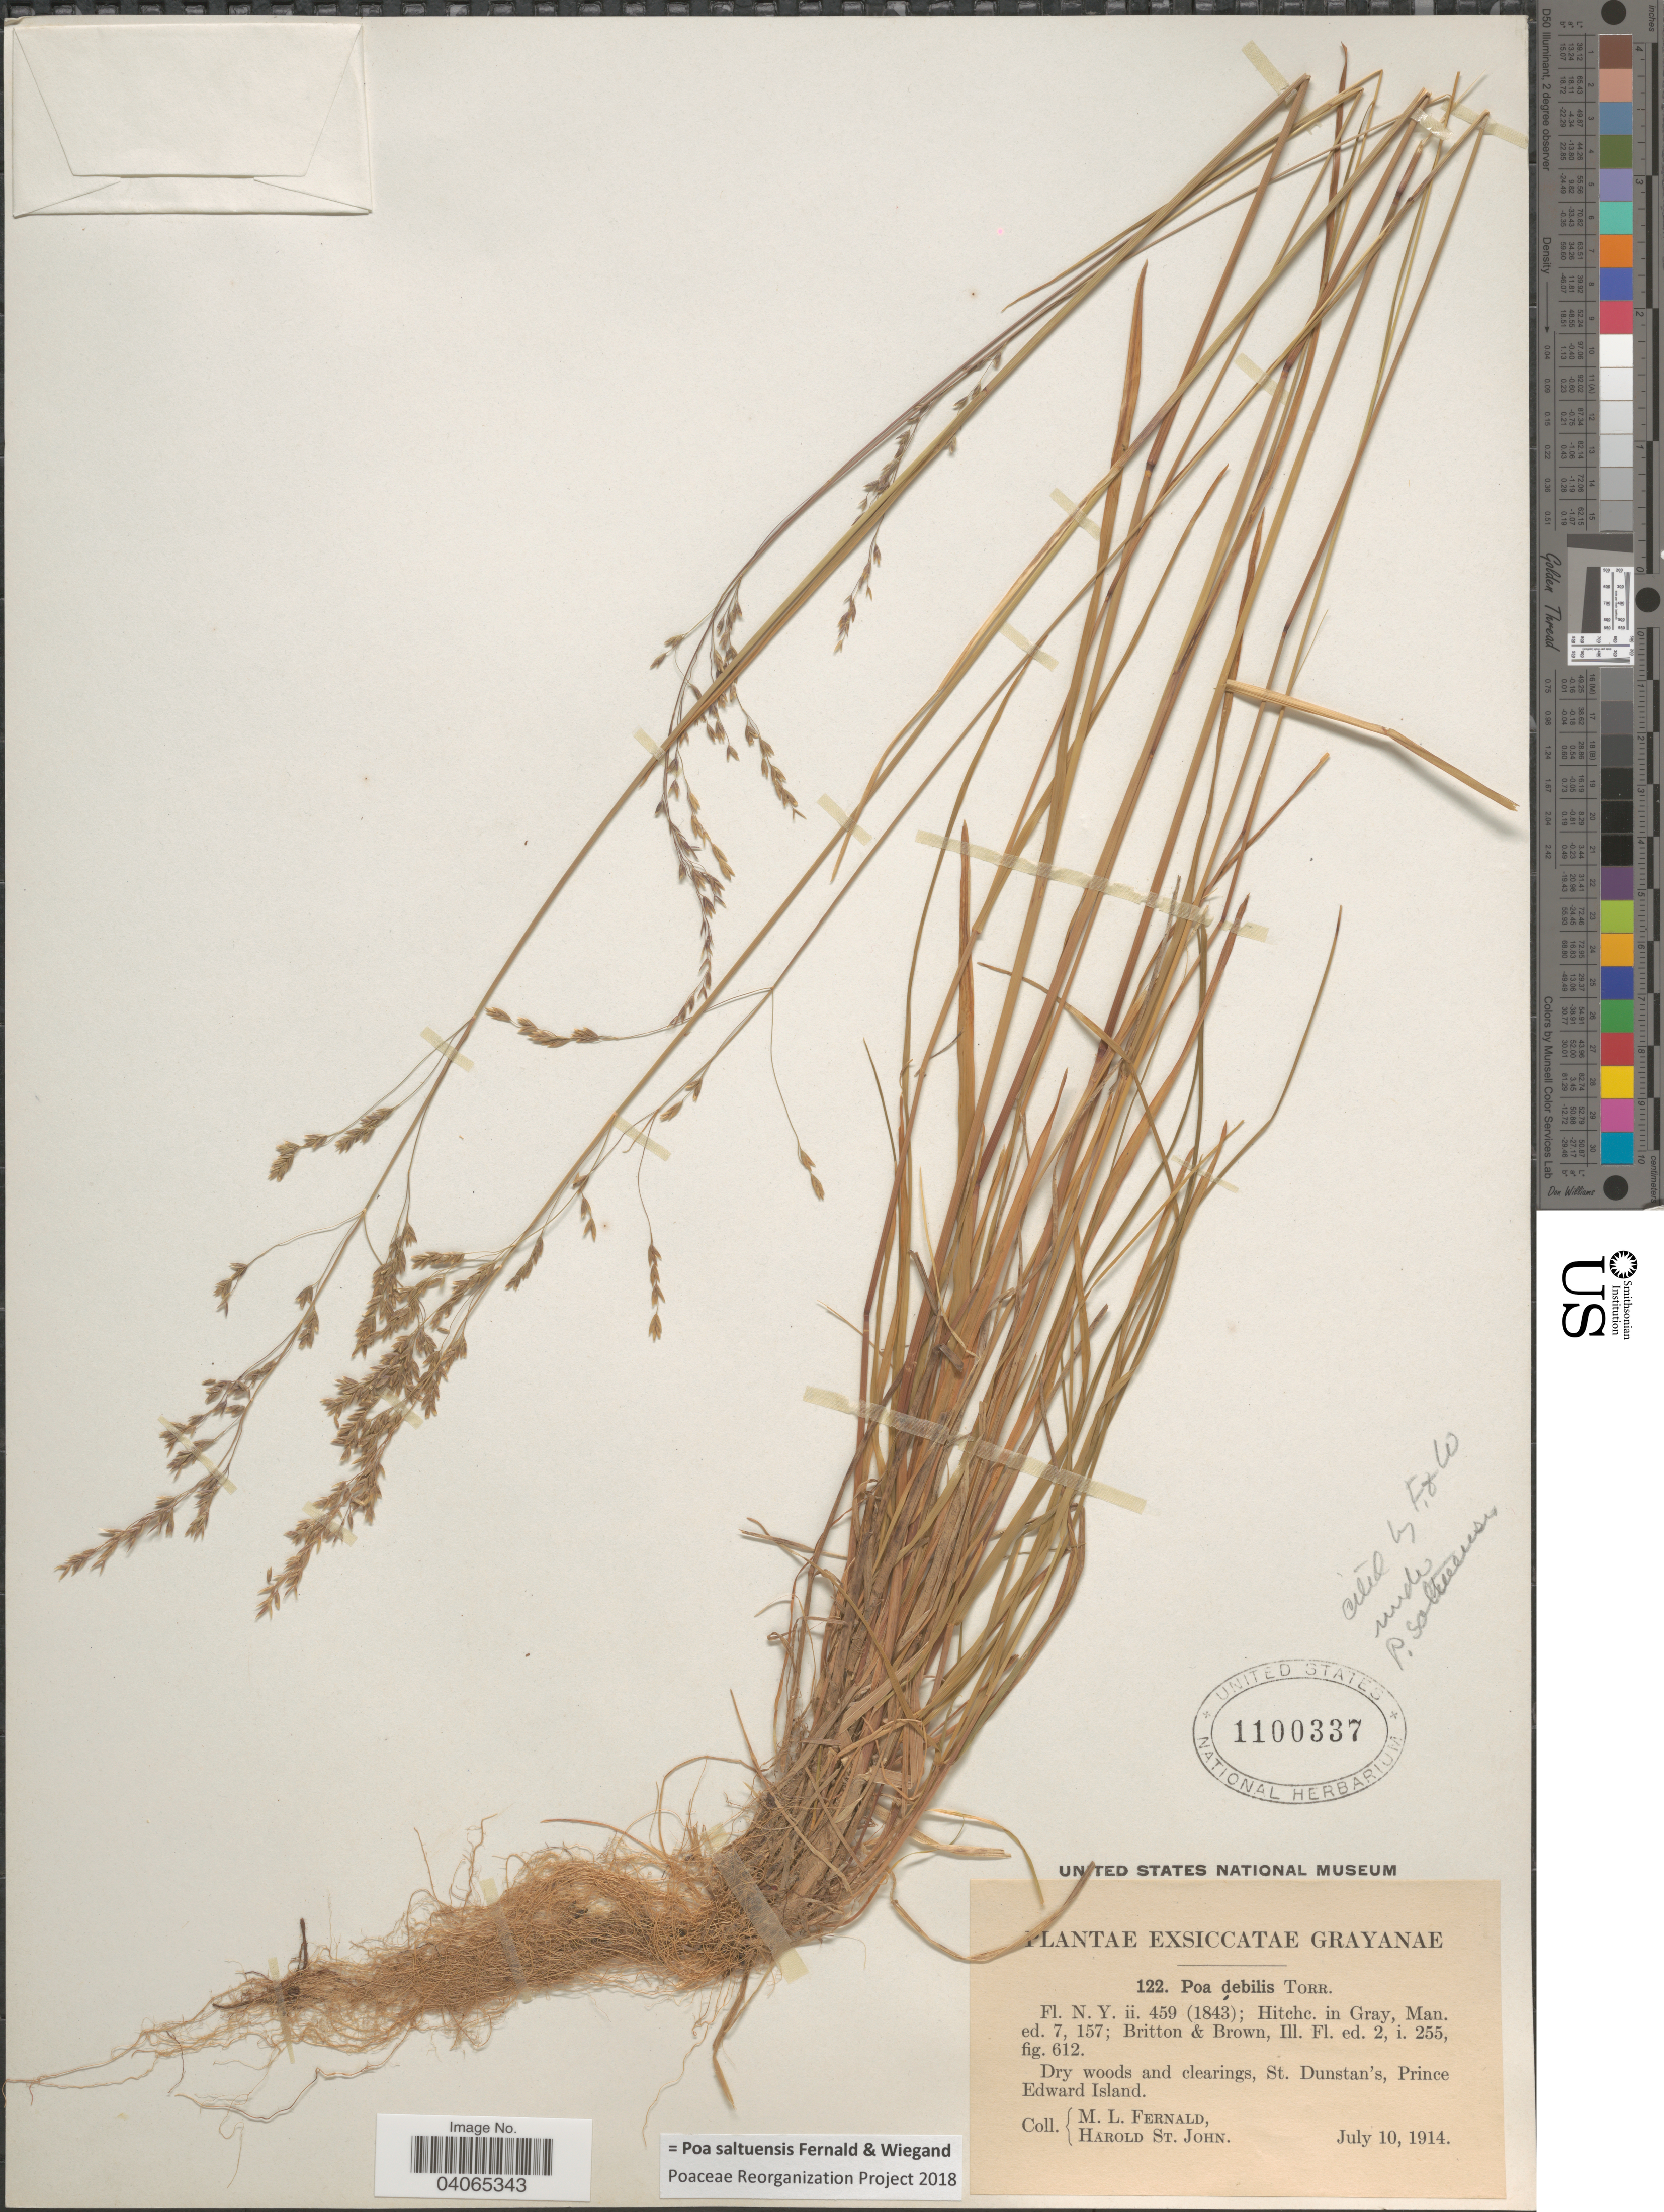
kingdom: Plantae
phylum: Tracheophyta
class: Liliopsida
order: Poales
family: Poaceae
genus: Poa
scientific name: Poa saltuensis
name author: Fernald & Wiegand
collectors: M. L. Fernald & H. St. John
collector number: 122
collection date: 1914-07-10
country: Canada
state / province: Prince Edward Island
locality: Dry woods and clearings, St. Dunstan's.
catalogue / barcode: US 1100337